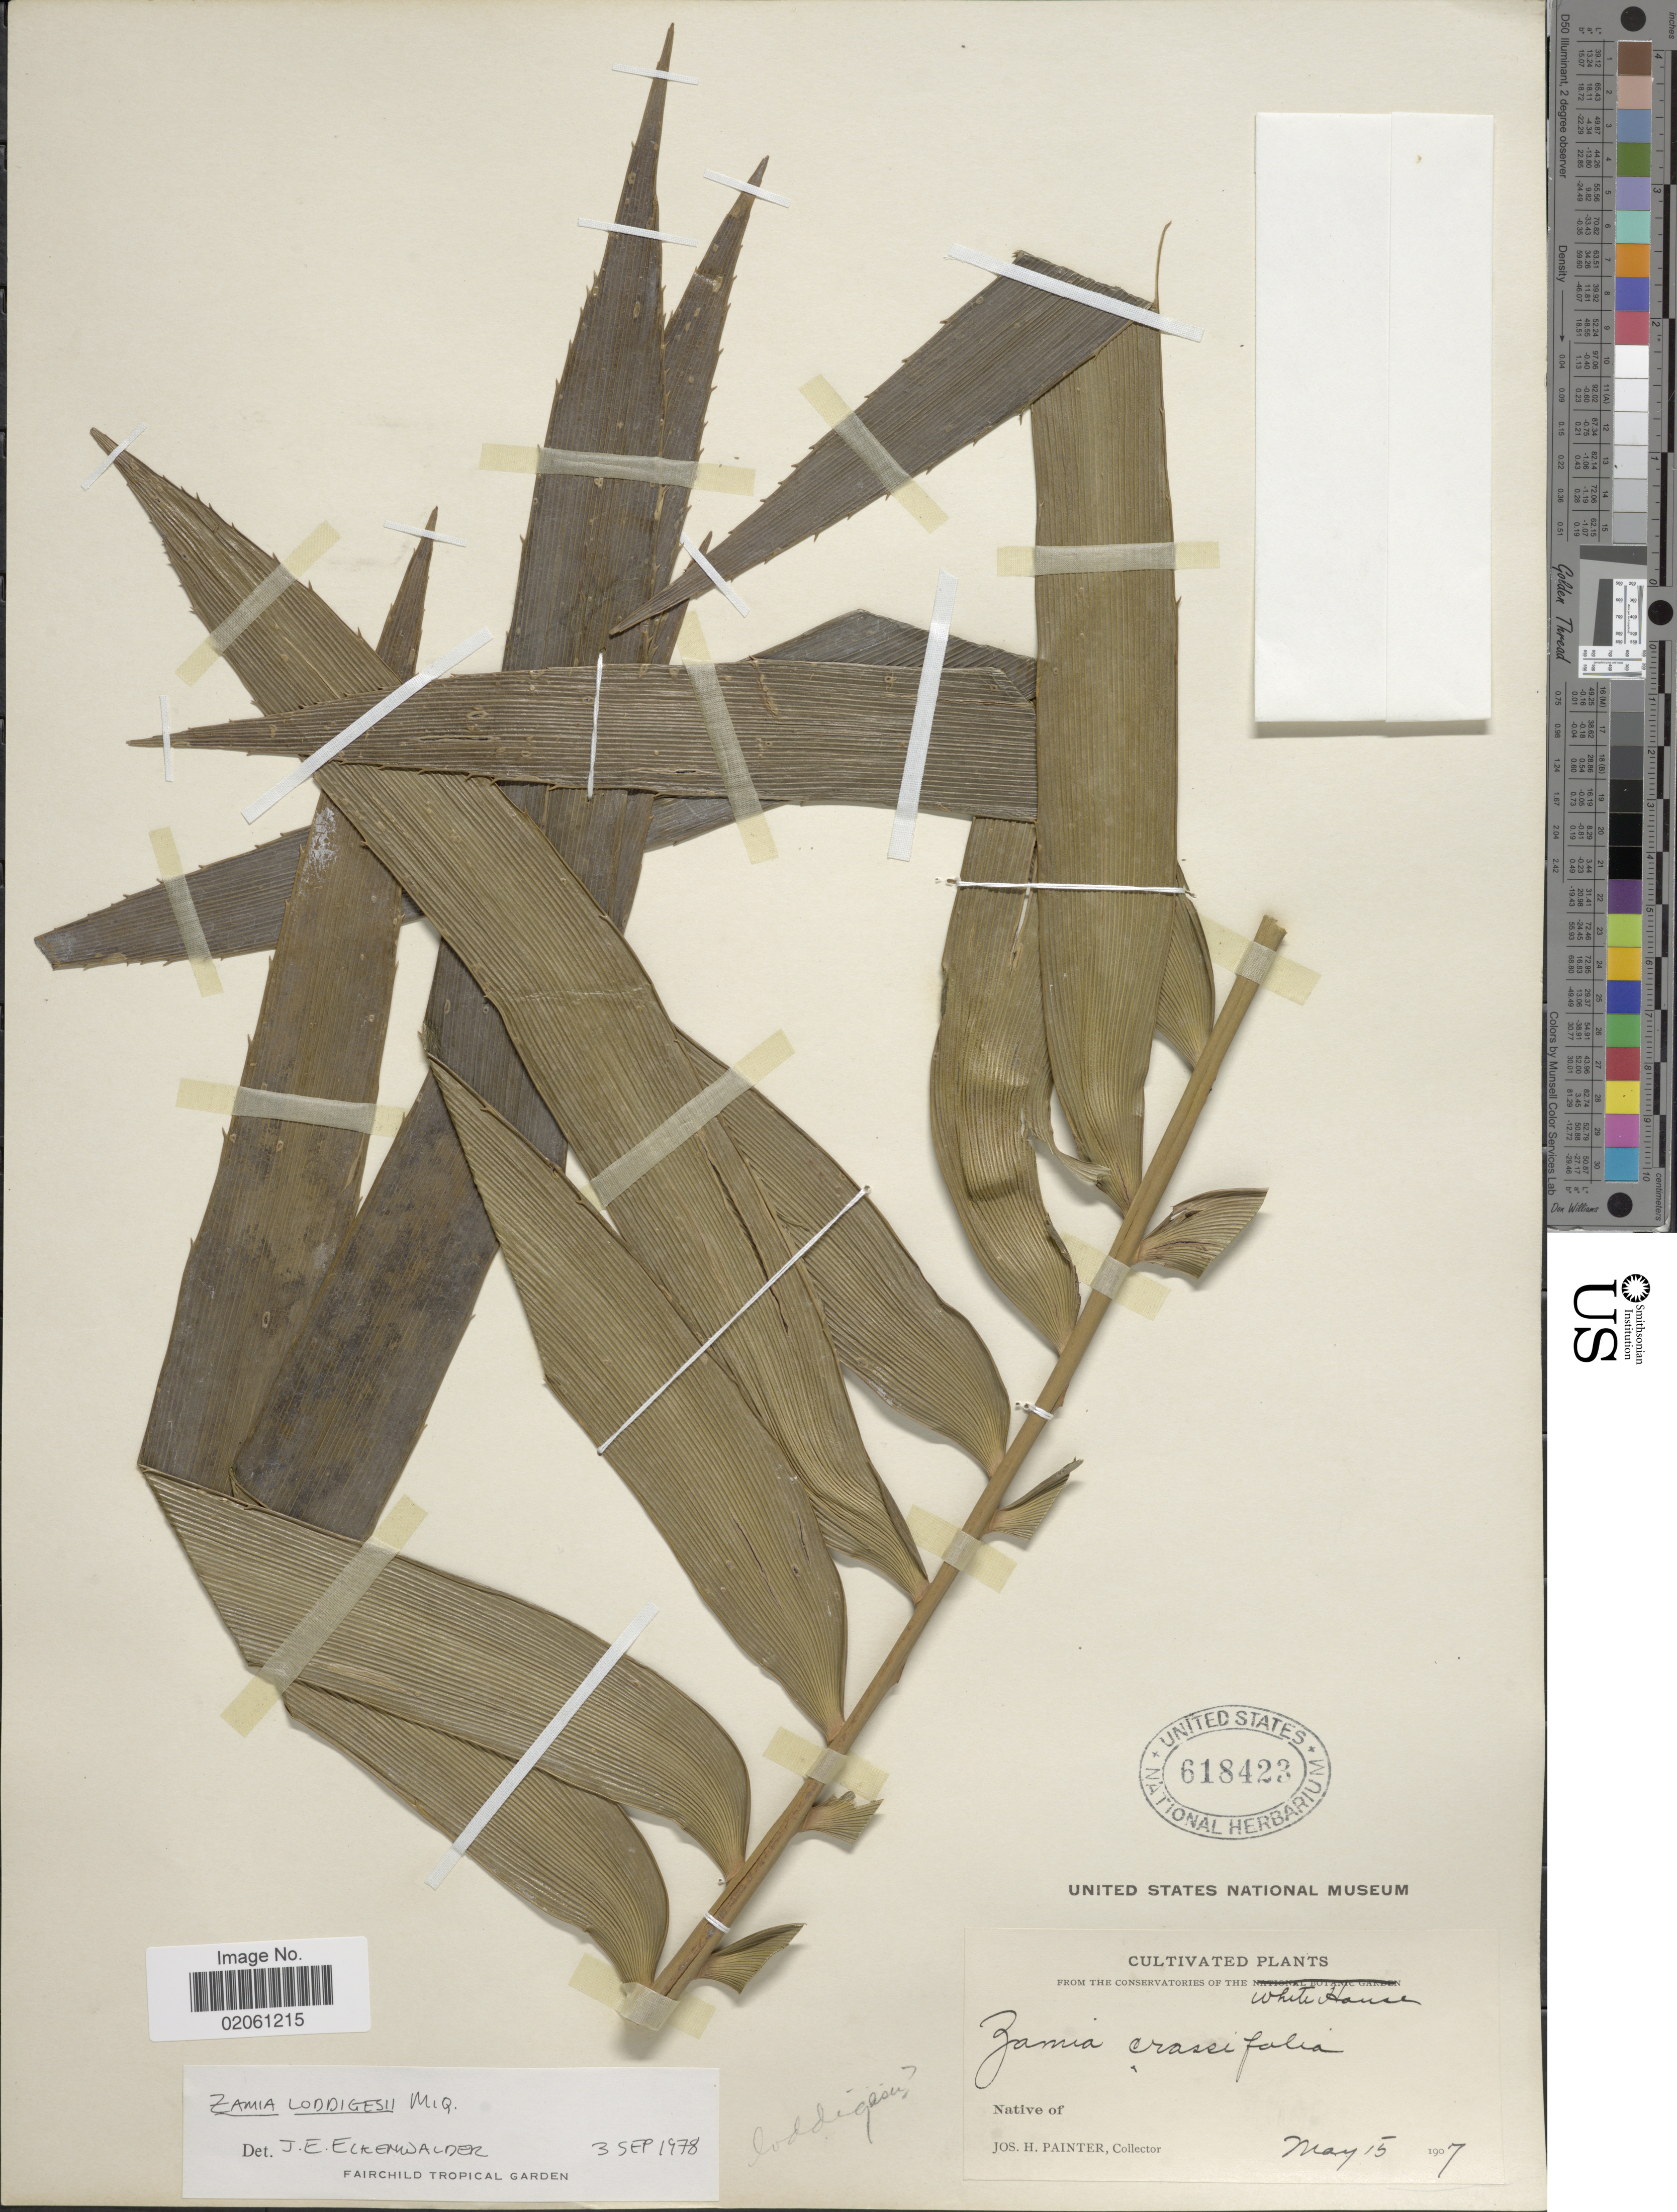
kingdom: Plantae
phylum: Tracheophyta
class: Cycadopsida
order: Cycadales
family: Zamiaceae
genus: Zamia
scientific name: Zamia loddigesii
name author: Miq.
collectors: J. H. Painter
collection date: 1907-05-15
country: United States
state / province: District of Columbia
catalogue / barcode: US 618423